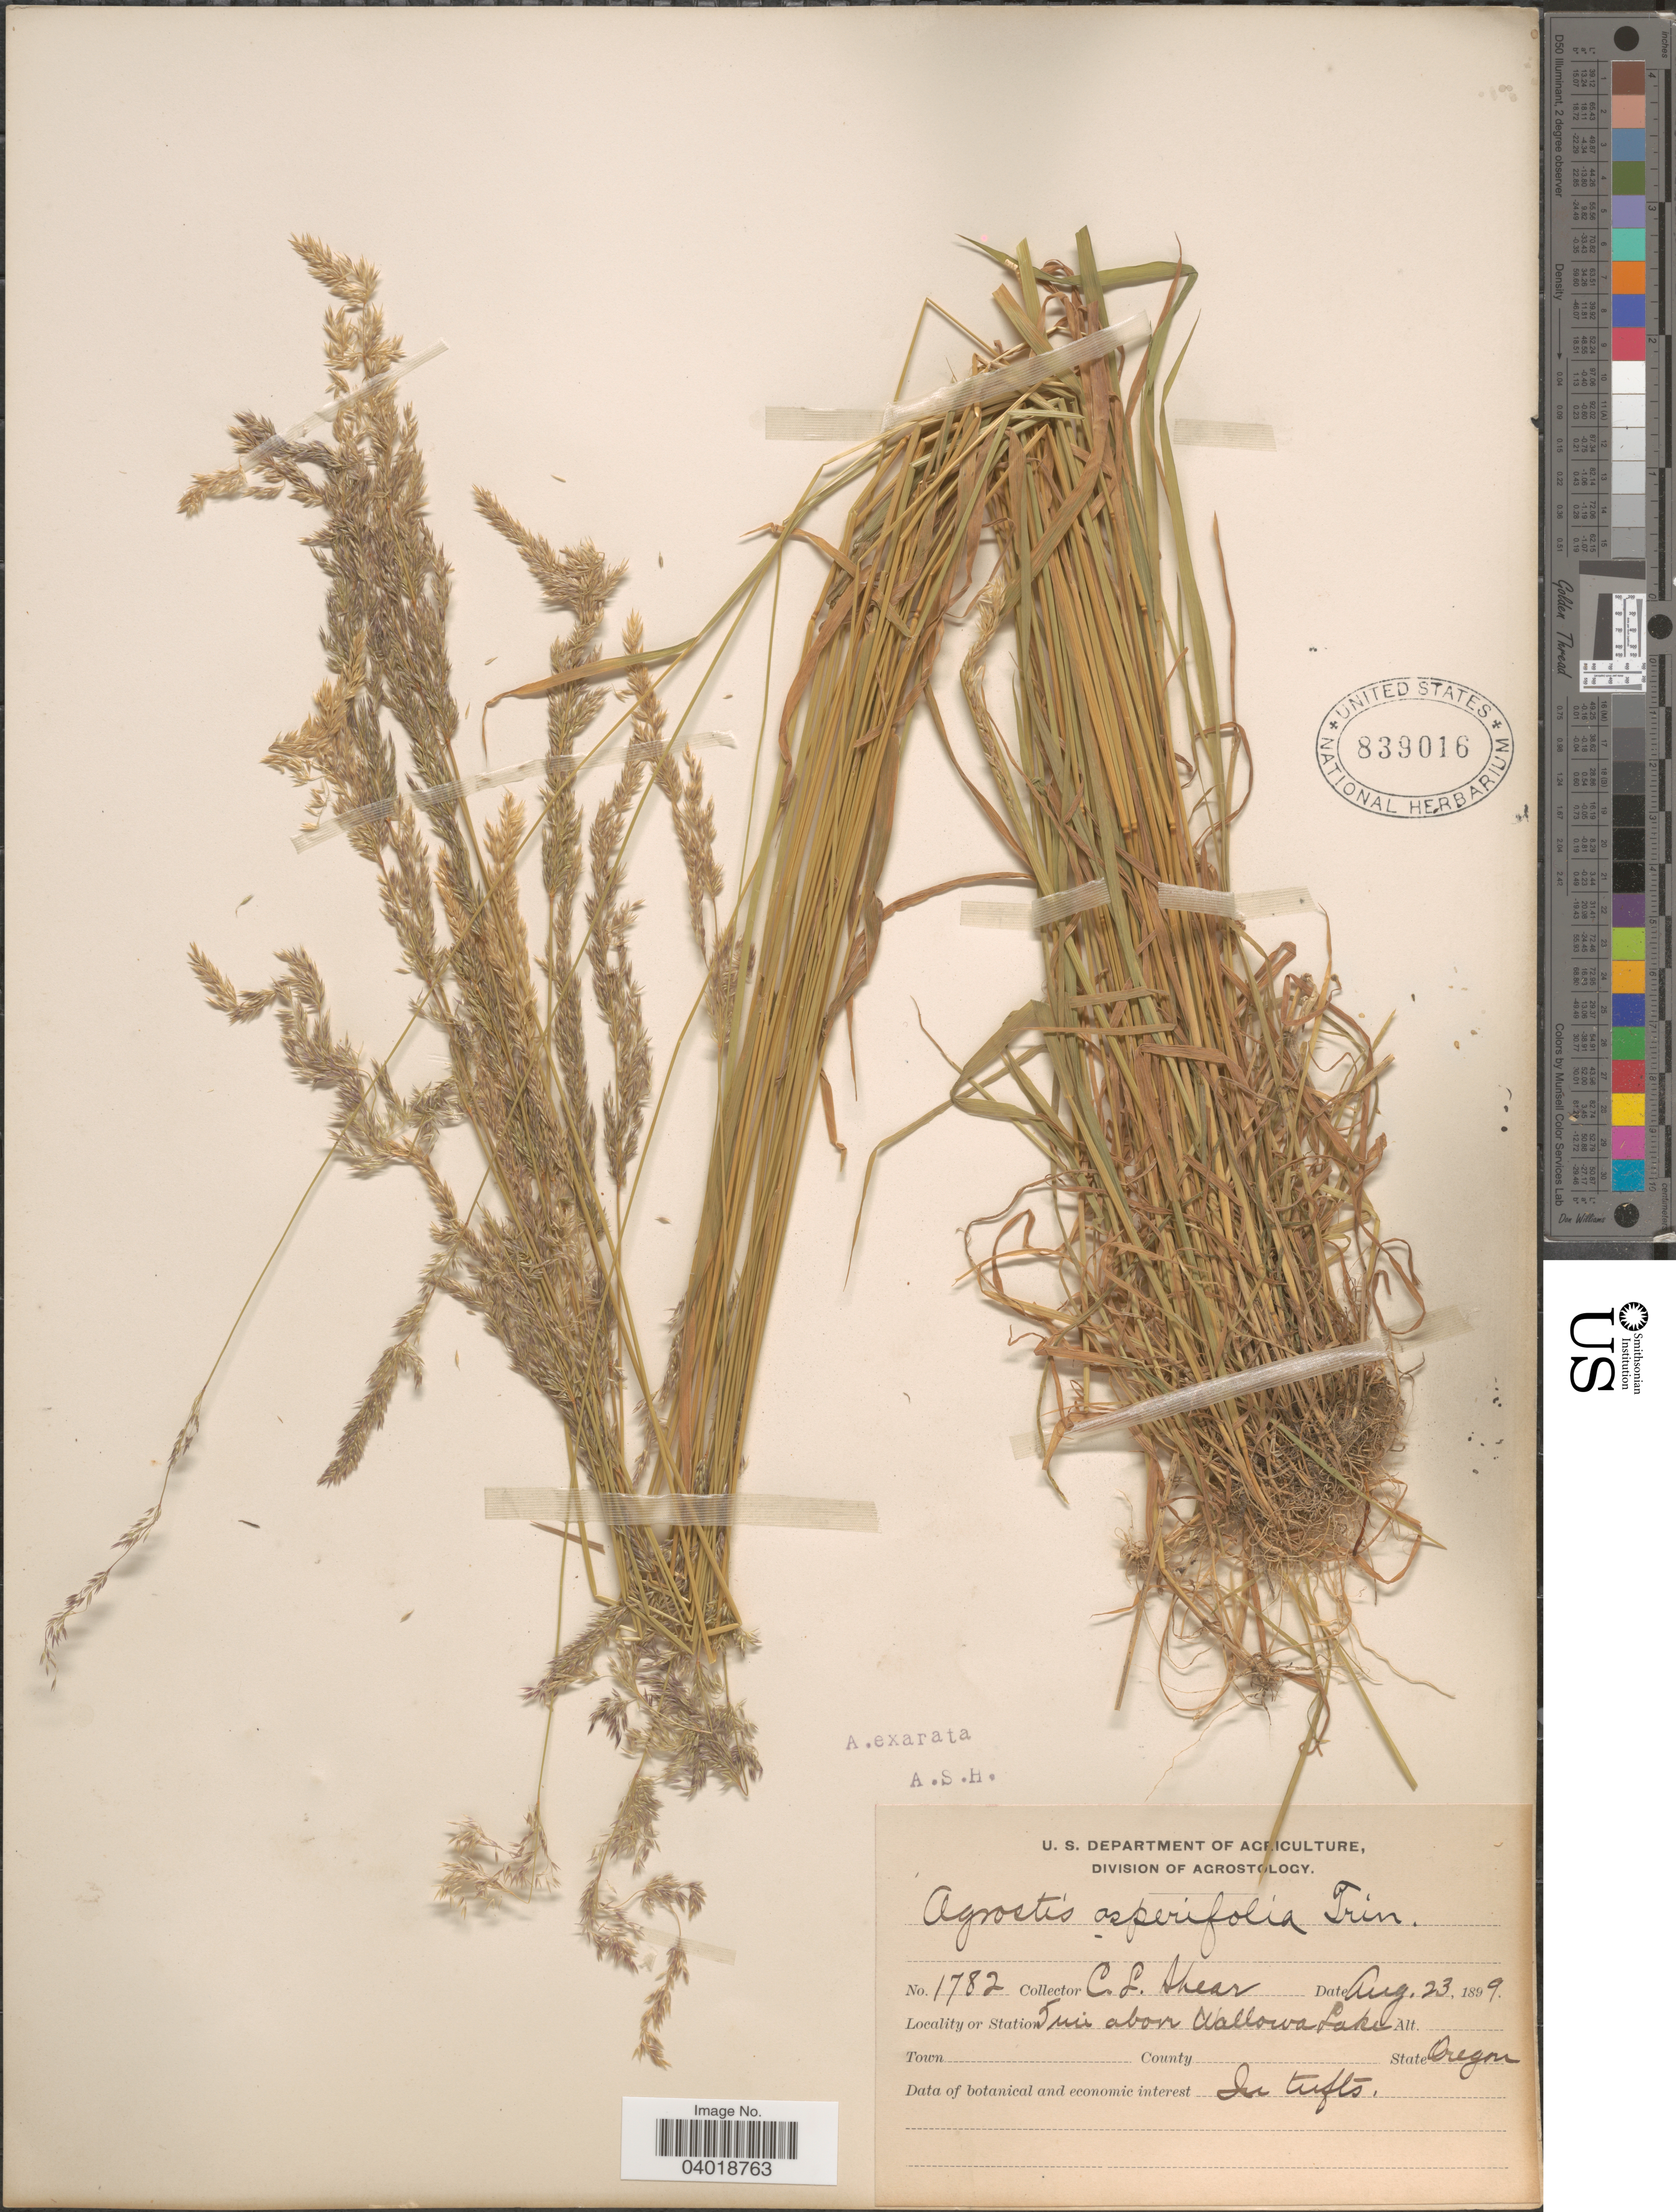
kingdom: Plantae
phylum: Tracheophyta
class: Liliopsida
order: Poales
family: Poaceae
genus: Agrostis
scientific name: Agrostis exarata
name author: Trin.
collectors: C. L. Shear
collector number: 1782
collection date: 1899-08-23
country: United States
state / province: Oregon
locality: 5 mi above Wallow Lake.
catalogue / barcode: US 839016